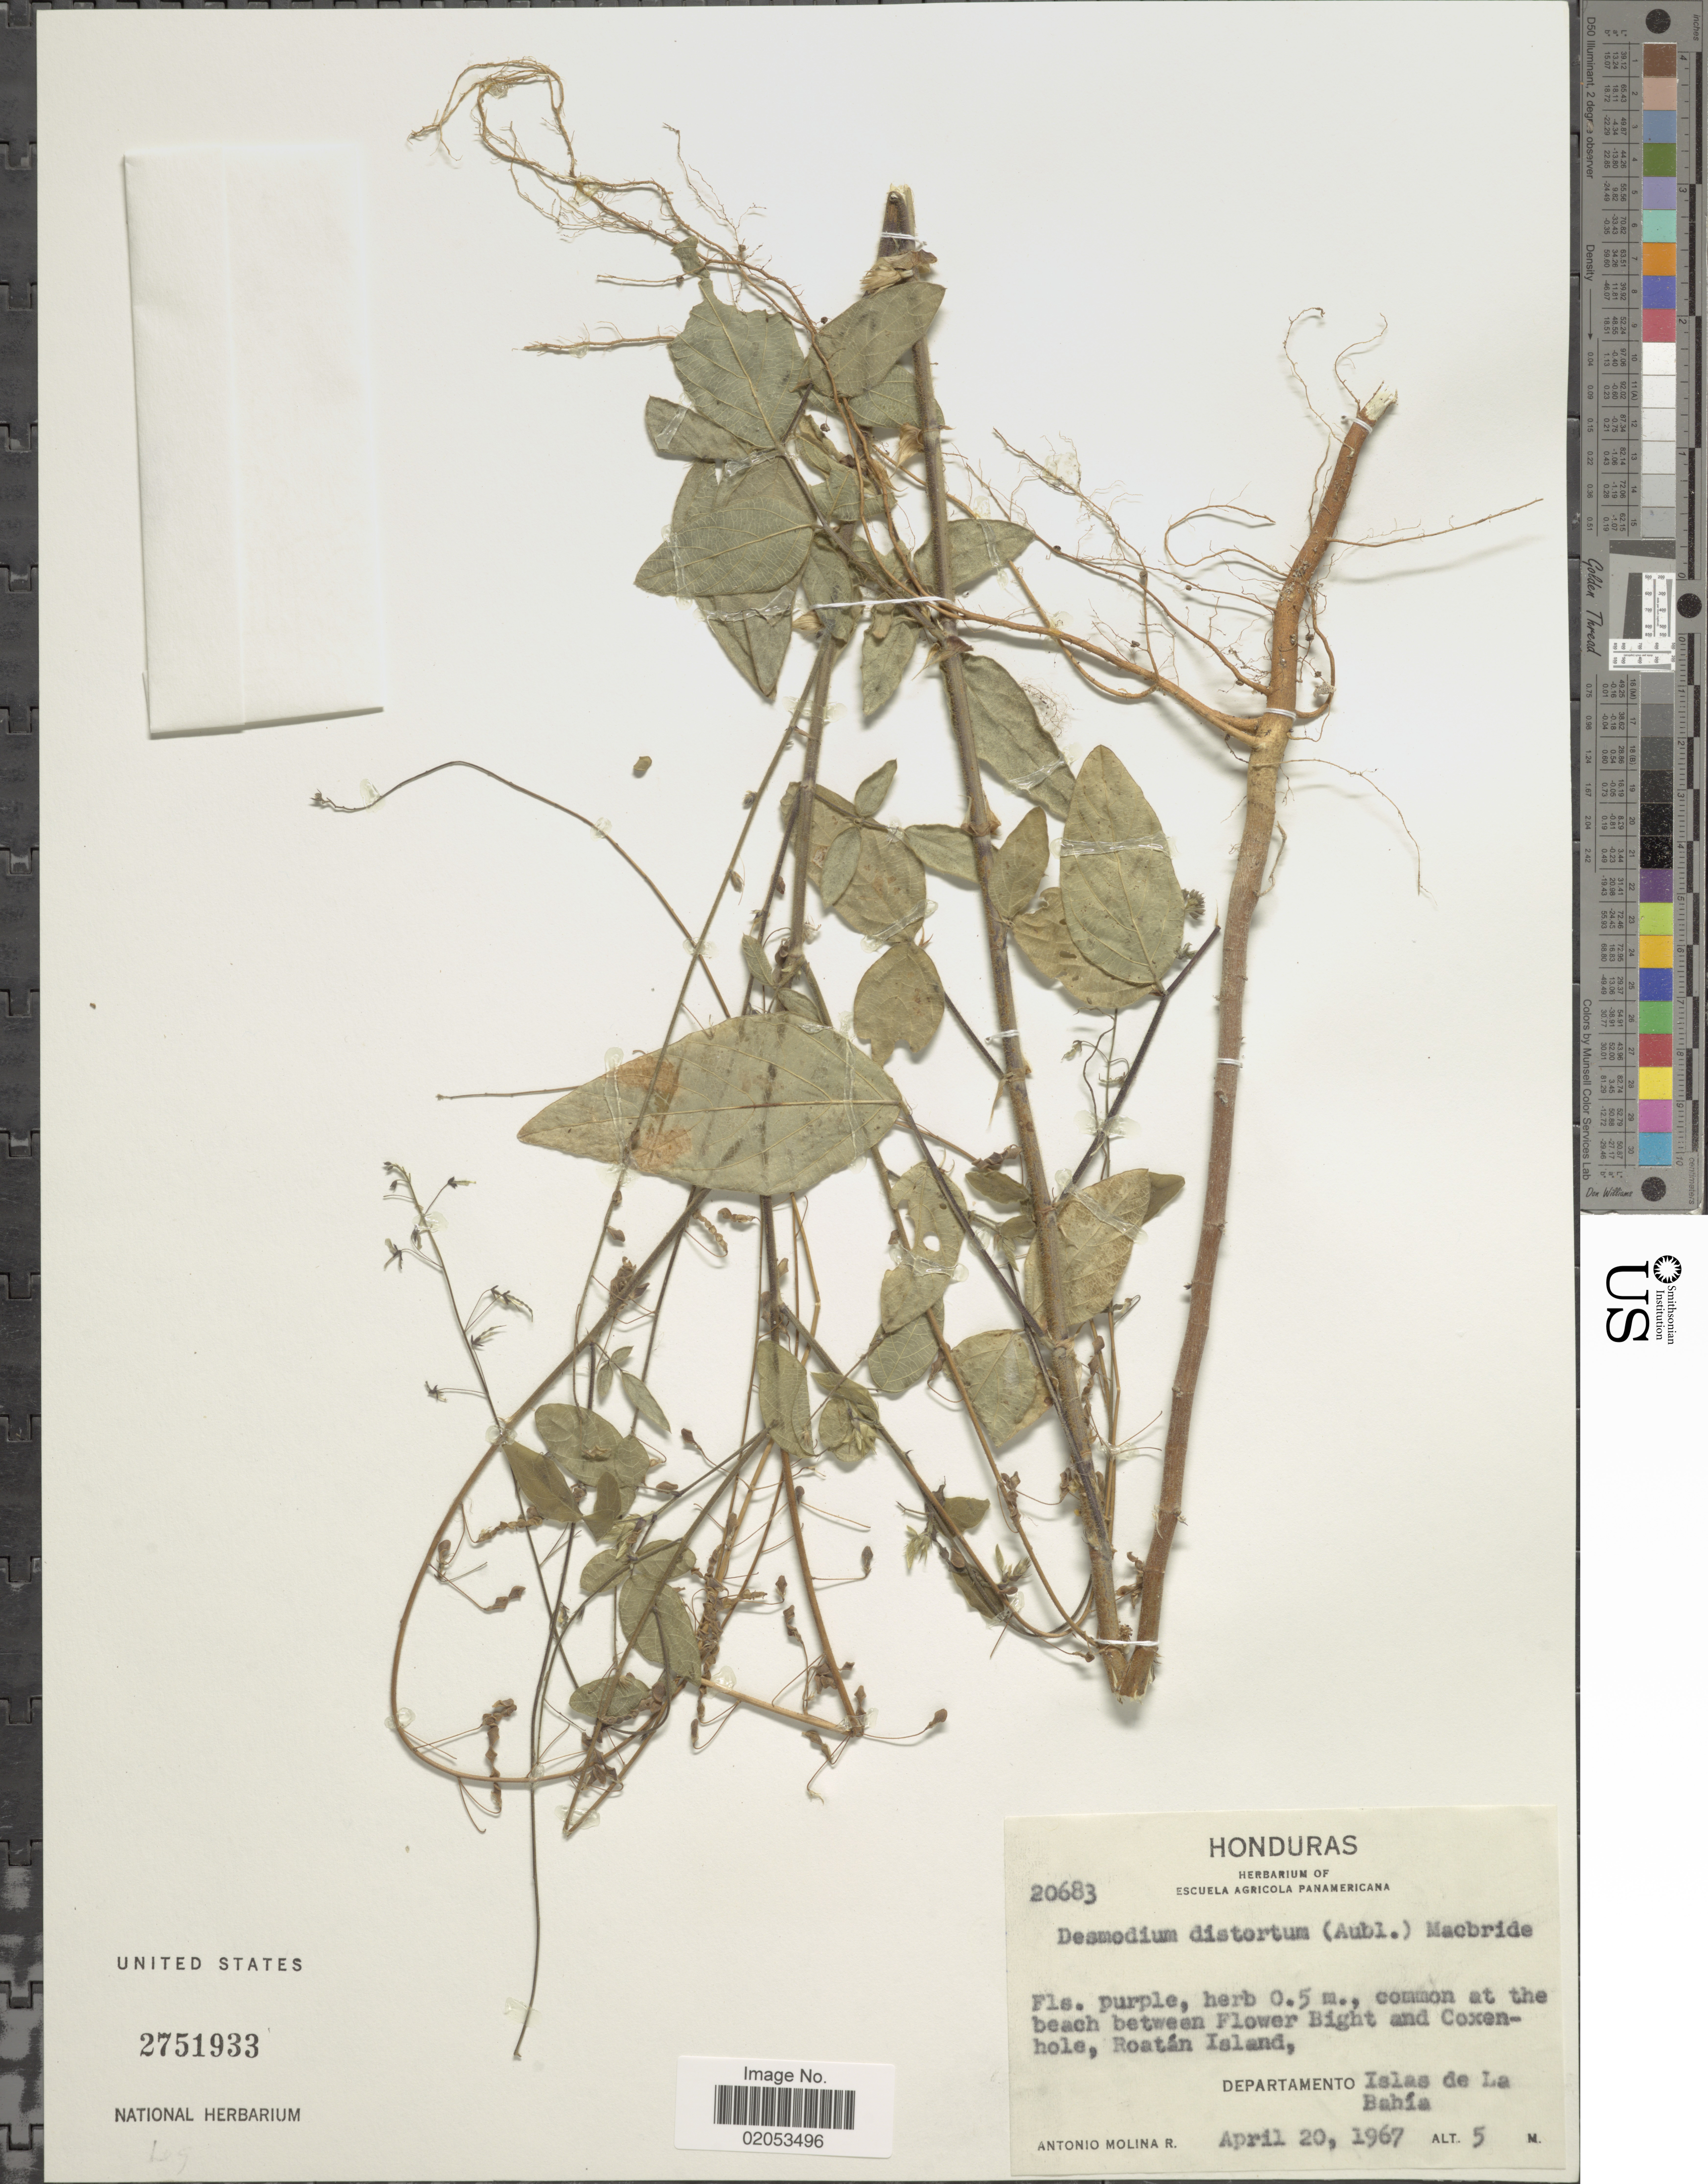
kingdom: Plantae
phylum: Tracheophyta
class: Magnoliopsida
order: Fabales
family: Fabaceae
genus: Desmodium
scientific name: Desmodium distortum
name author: (Aubl.) J.F. Macbr.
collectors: A. Molina R.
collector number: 20683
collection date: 1967-04-20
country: Honduras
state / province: Islas de la Bahía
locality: Common at the beach between Flower Bight and Coxenhole, Roatán Island, Departamento Islas de La Bahía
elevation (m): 5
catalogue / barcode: US 2751933